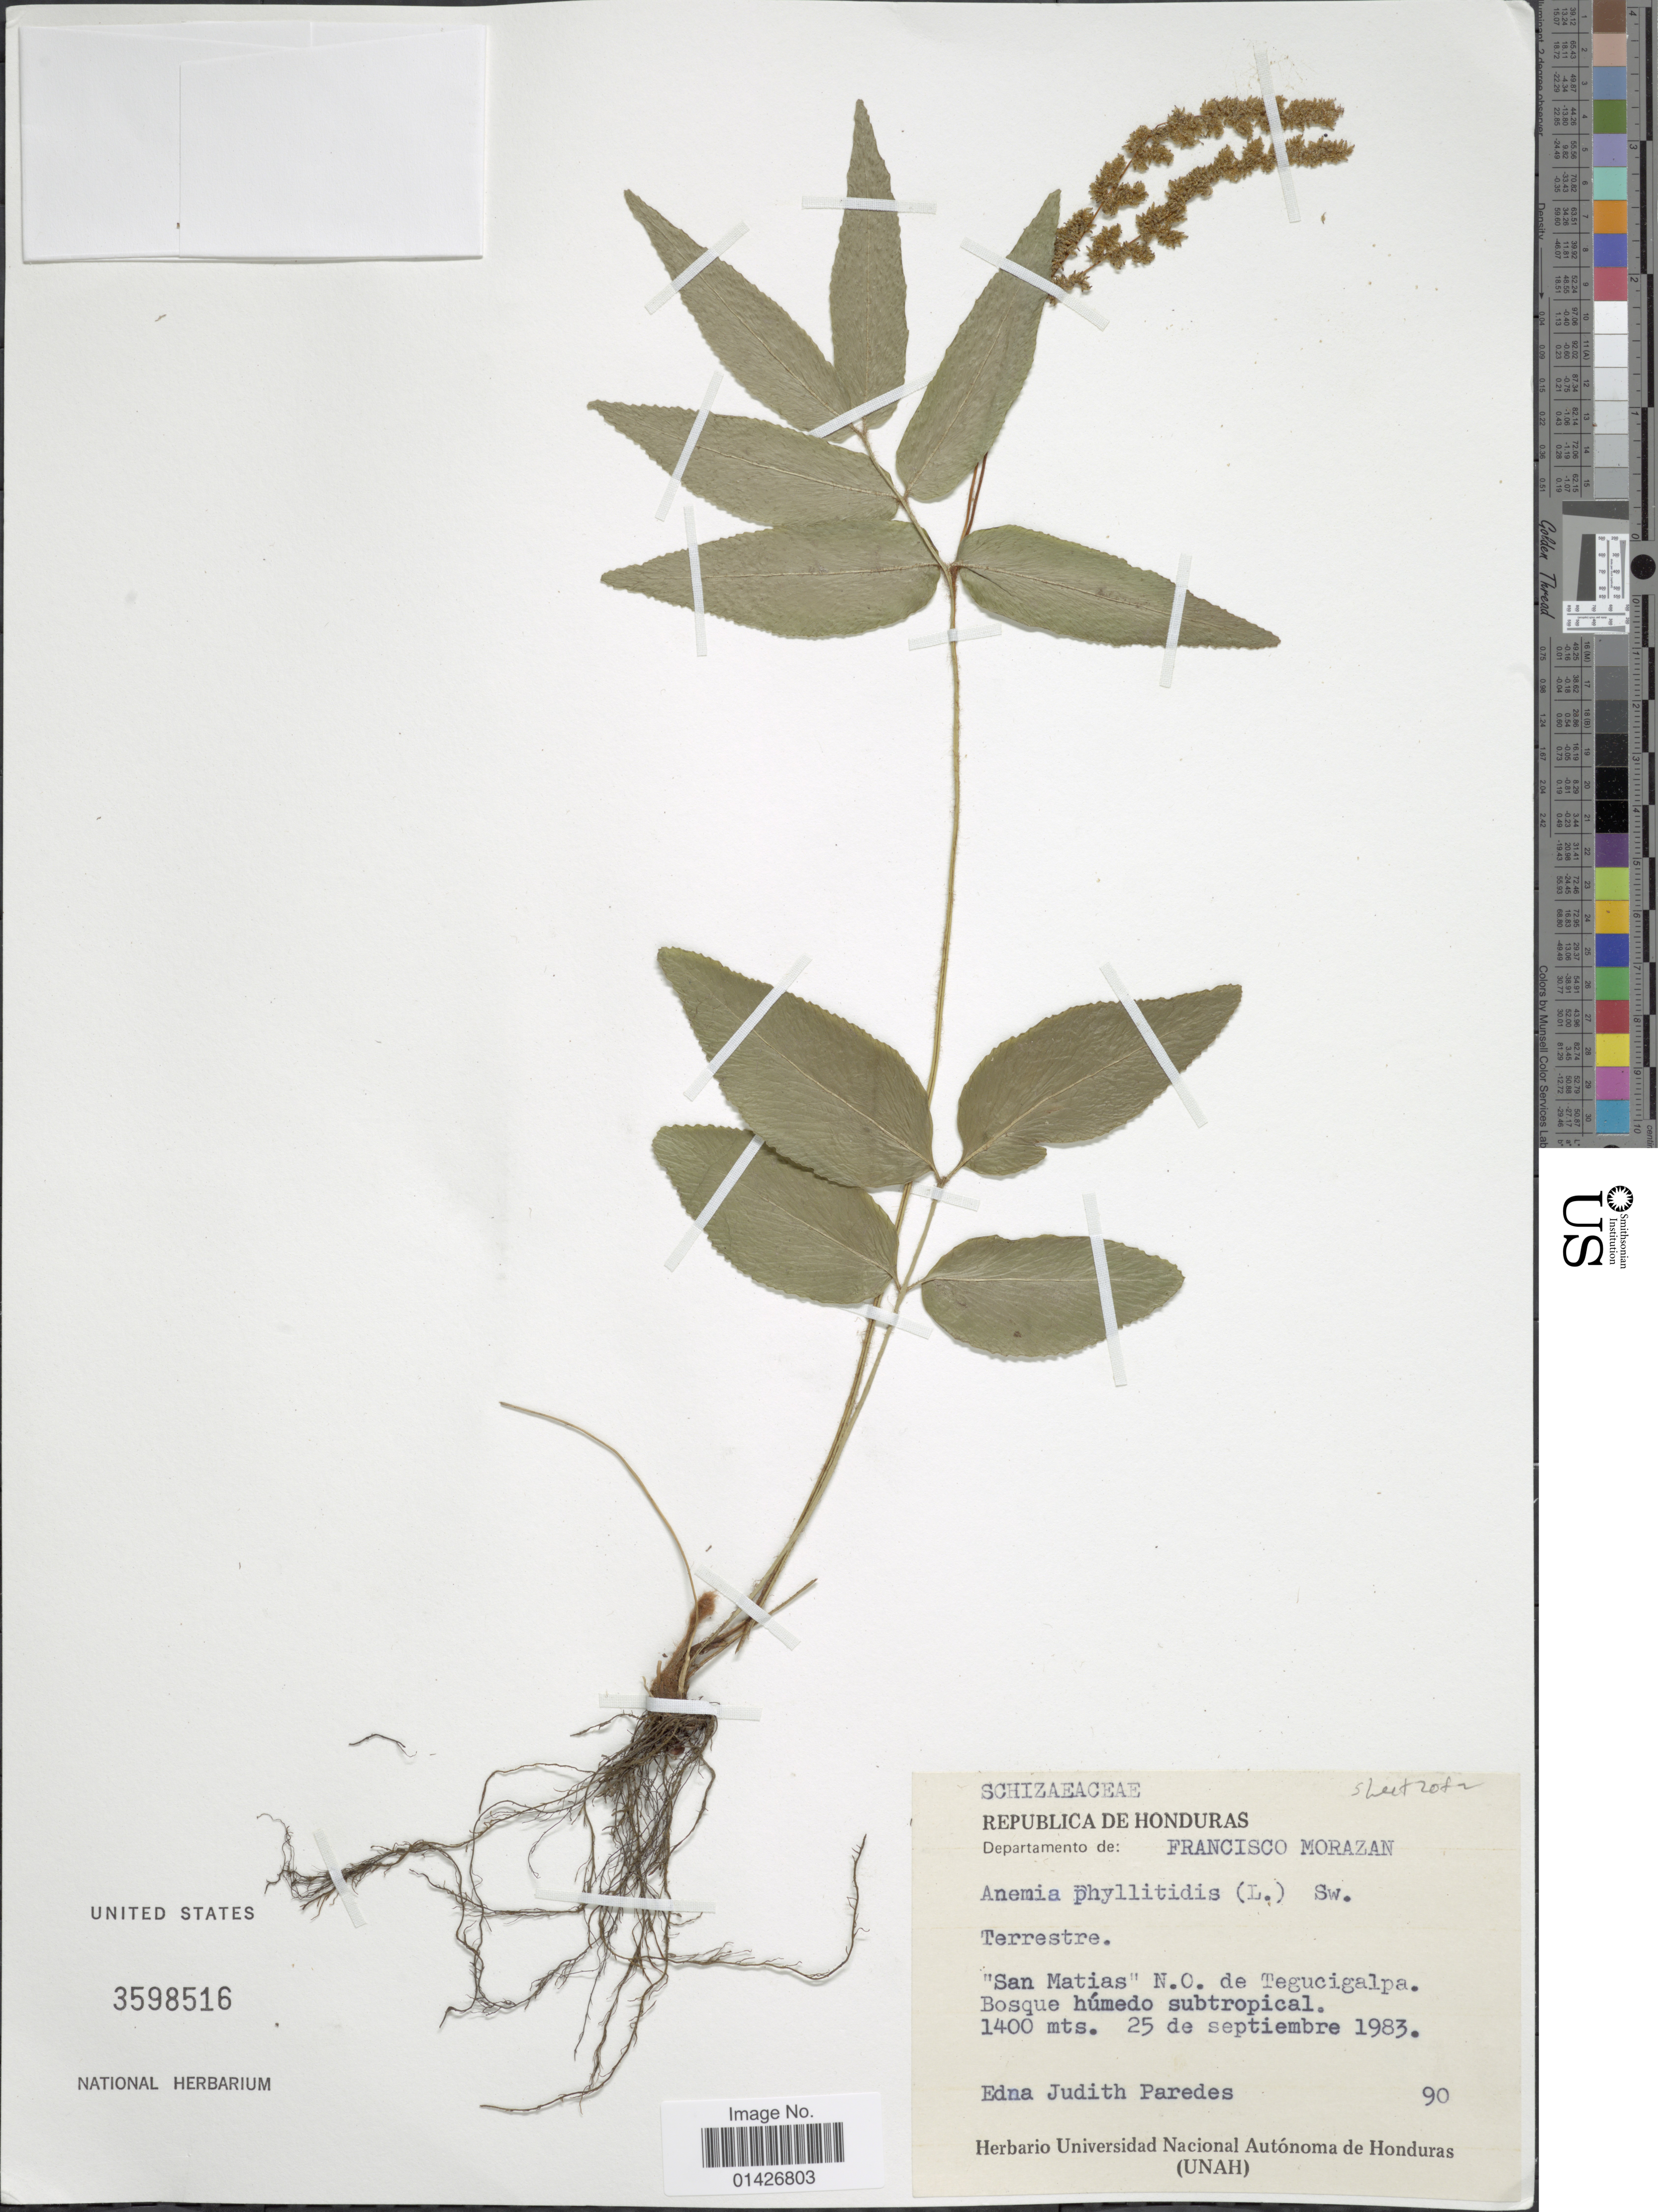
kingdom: Plantae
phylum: Tracheophyta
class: Polypodiopsida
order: Schizaeales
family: Anemiaceae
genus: Anemia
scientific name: Anemia phyllitidis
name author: (L.) Sw.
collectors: E. Paredes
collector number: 90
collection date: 1983-09-25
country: Honduras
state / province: Fco. Morazán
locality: Republica de Honduras, Departamento de : Francisco Morazan, 'San Matias' N.O. de Tegucigalpa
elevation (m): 1400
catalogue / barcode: US 3598516